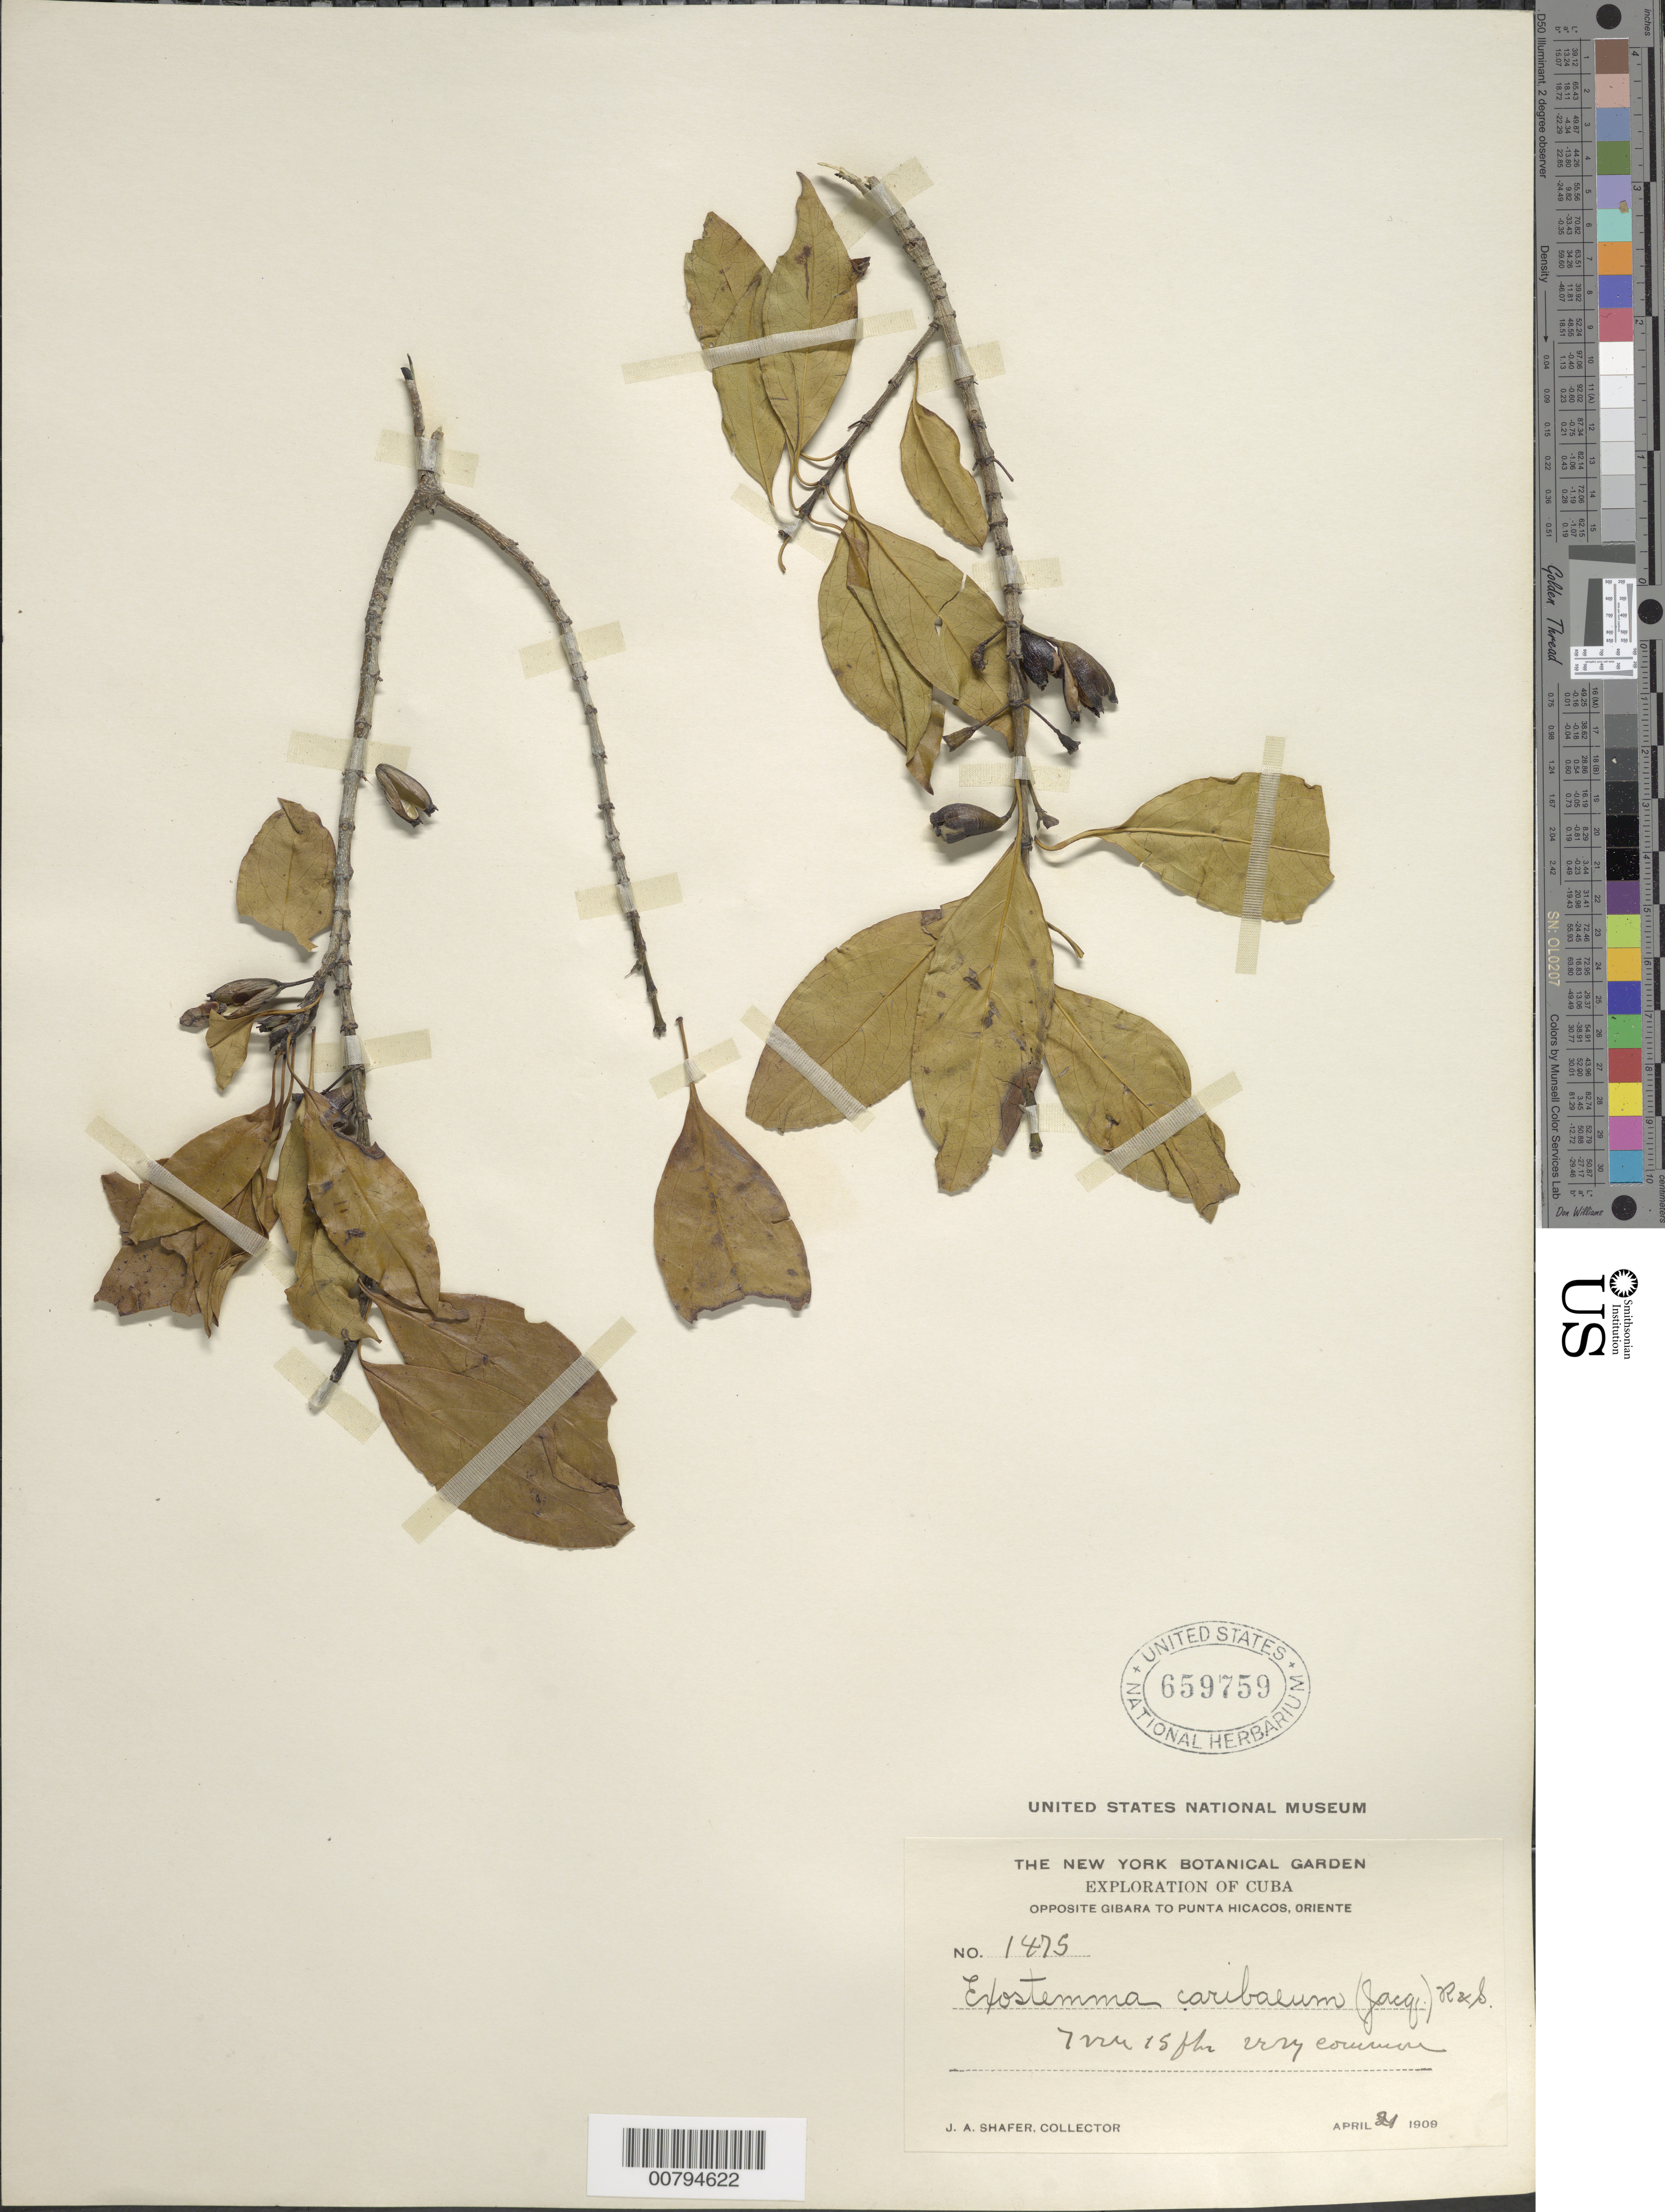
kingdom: Plantae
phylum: Tracheophyta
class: Magnoliopsida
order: Gentianales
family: Rubiaceae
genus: Exostema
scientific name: Exostema caribaeum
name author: (Jacq.) Roem. & Schult.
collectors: J. A. Shafer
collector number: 1475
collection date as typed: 21 Apr 1909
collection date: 1909-04-21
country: Cuba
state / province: Oriente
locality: Opposite Gibara to Punta Hicacos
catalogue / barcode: US 659759